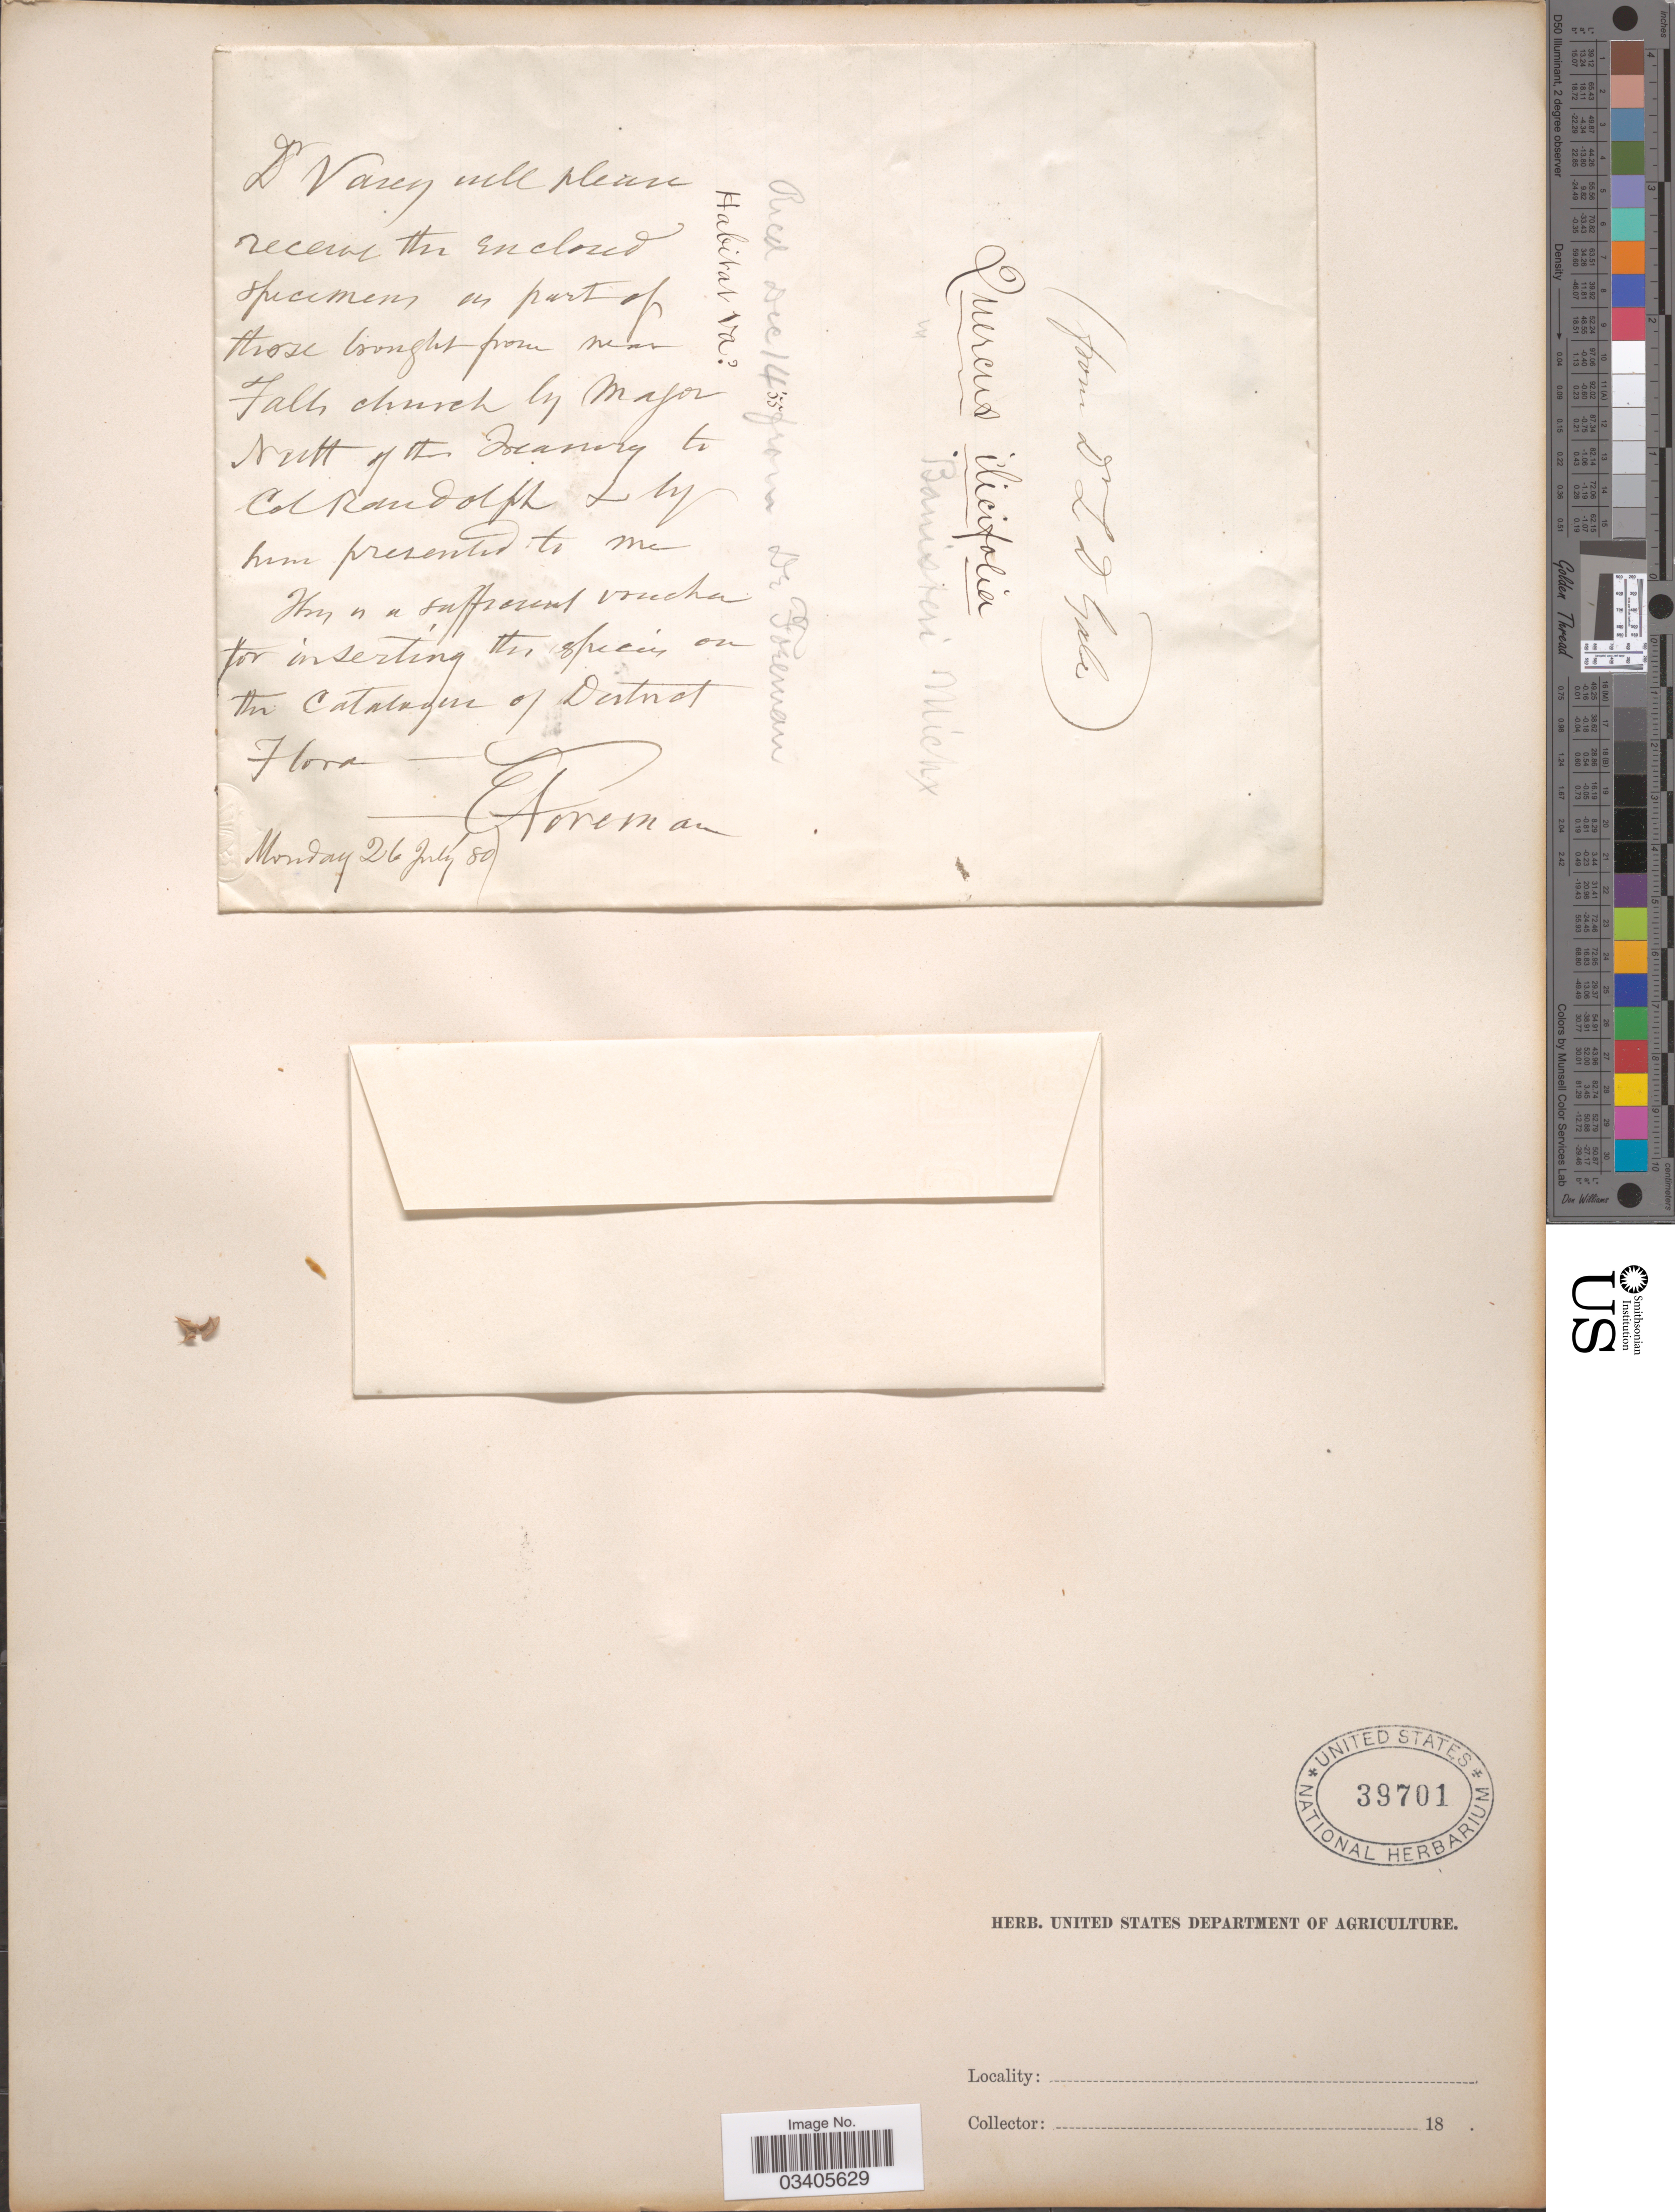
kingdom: Plantae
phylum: Tracheophyta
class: Magnoliopsida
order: Fagales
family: Fagaceae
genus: Quercus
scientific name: Quercus ilicifolia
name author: Wangenh.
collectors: E. Foreman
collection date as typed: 18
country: United States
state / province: Virginia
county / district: City of Falls Church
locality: Falls Church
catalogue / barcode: US 39701